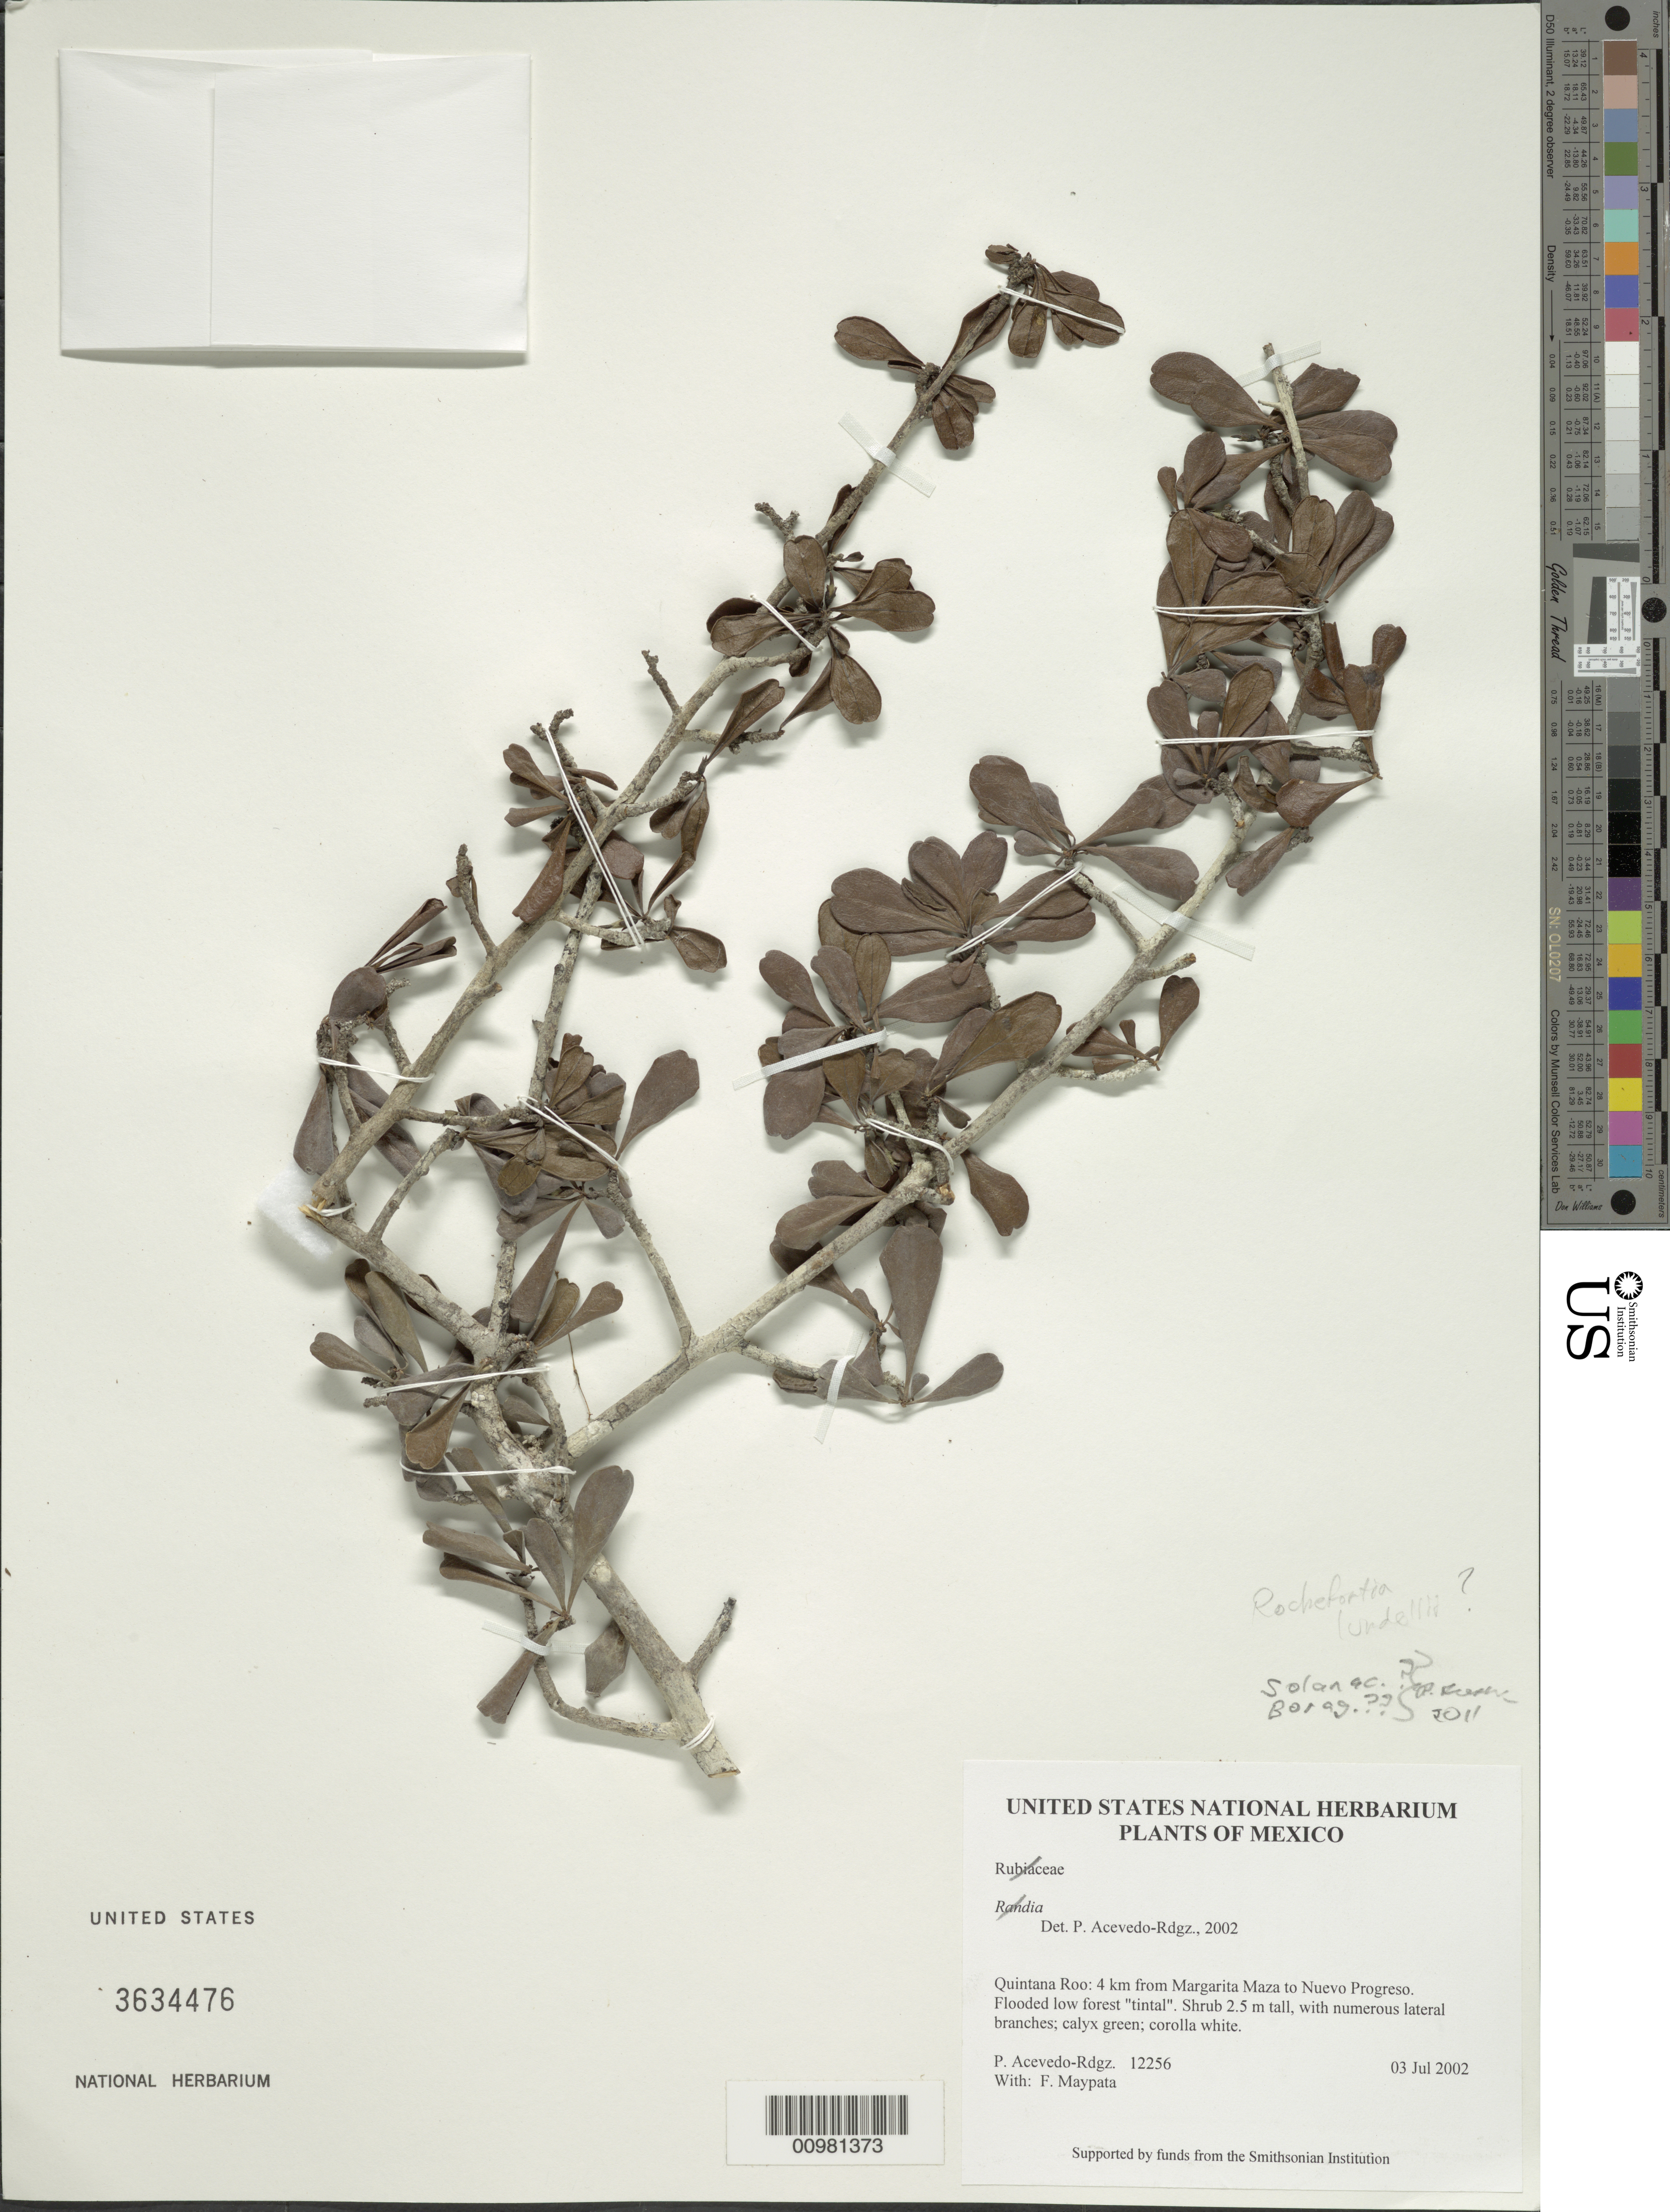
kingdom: Plantae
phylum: Tracheophyta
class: Magnoliopsida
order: Gentianales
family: Rubiaceae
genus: Randia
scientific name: Randia sp.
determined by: Acevedo-Rodríguez, P., (BOT), Smithsonian Institution - National Museum of Natural History (UNITED STATES)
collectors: P. Acevedo-Rodr. & F. Maypata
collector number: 12256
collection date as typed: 03 Jul 2002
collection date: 2002-07-03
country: Mexico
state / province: Quintana Roo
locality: Quintana Roo: 4 km from Margarita Maza to Nuevo Progreso.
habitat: Flooded low forest "tintal".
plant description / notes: US, MO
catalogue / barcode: US 3634476